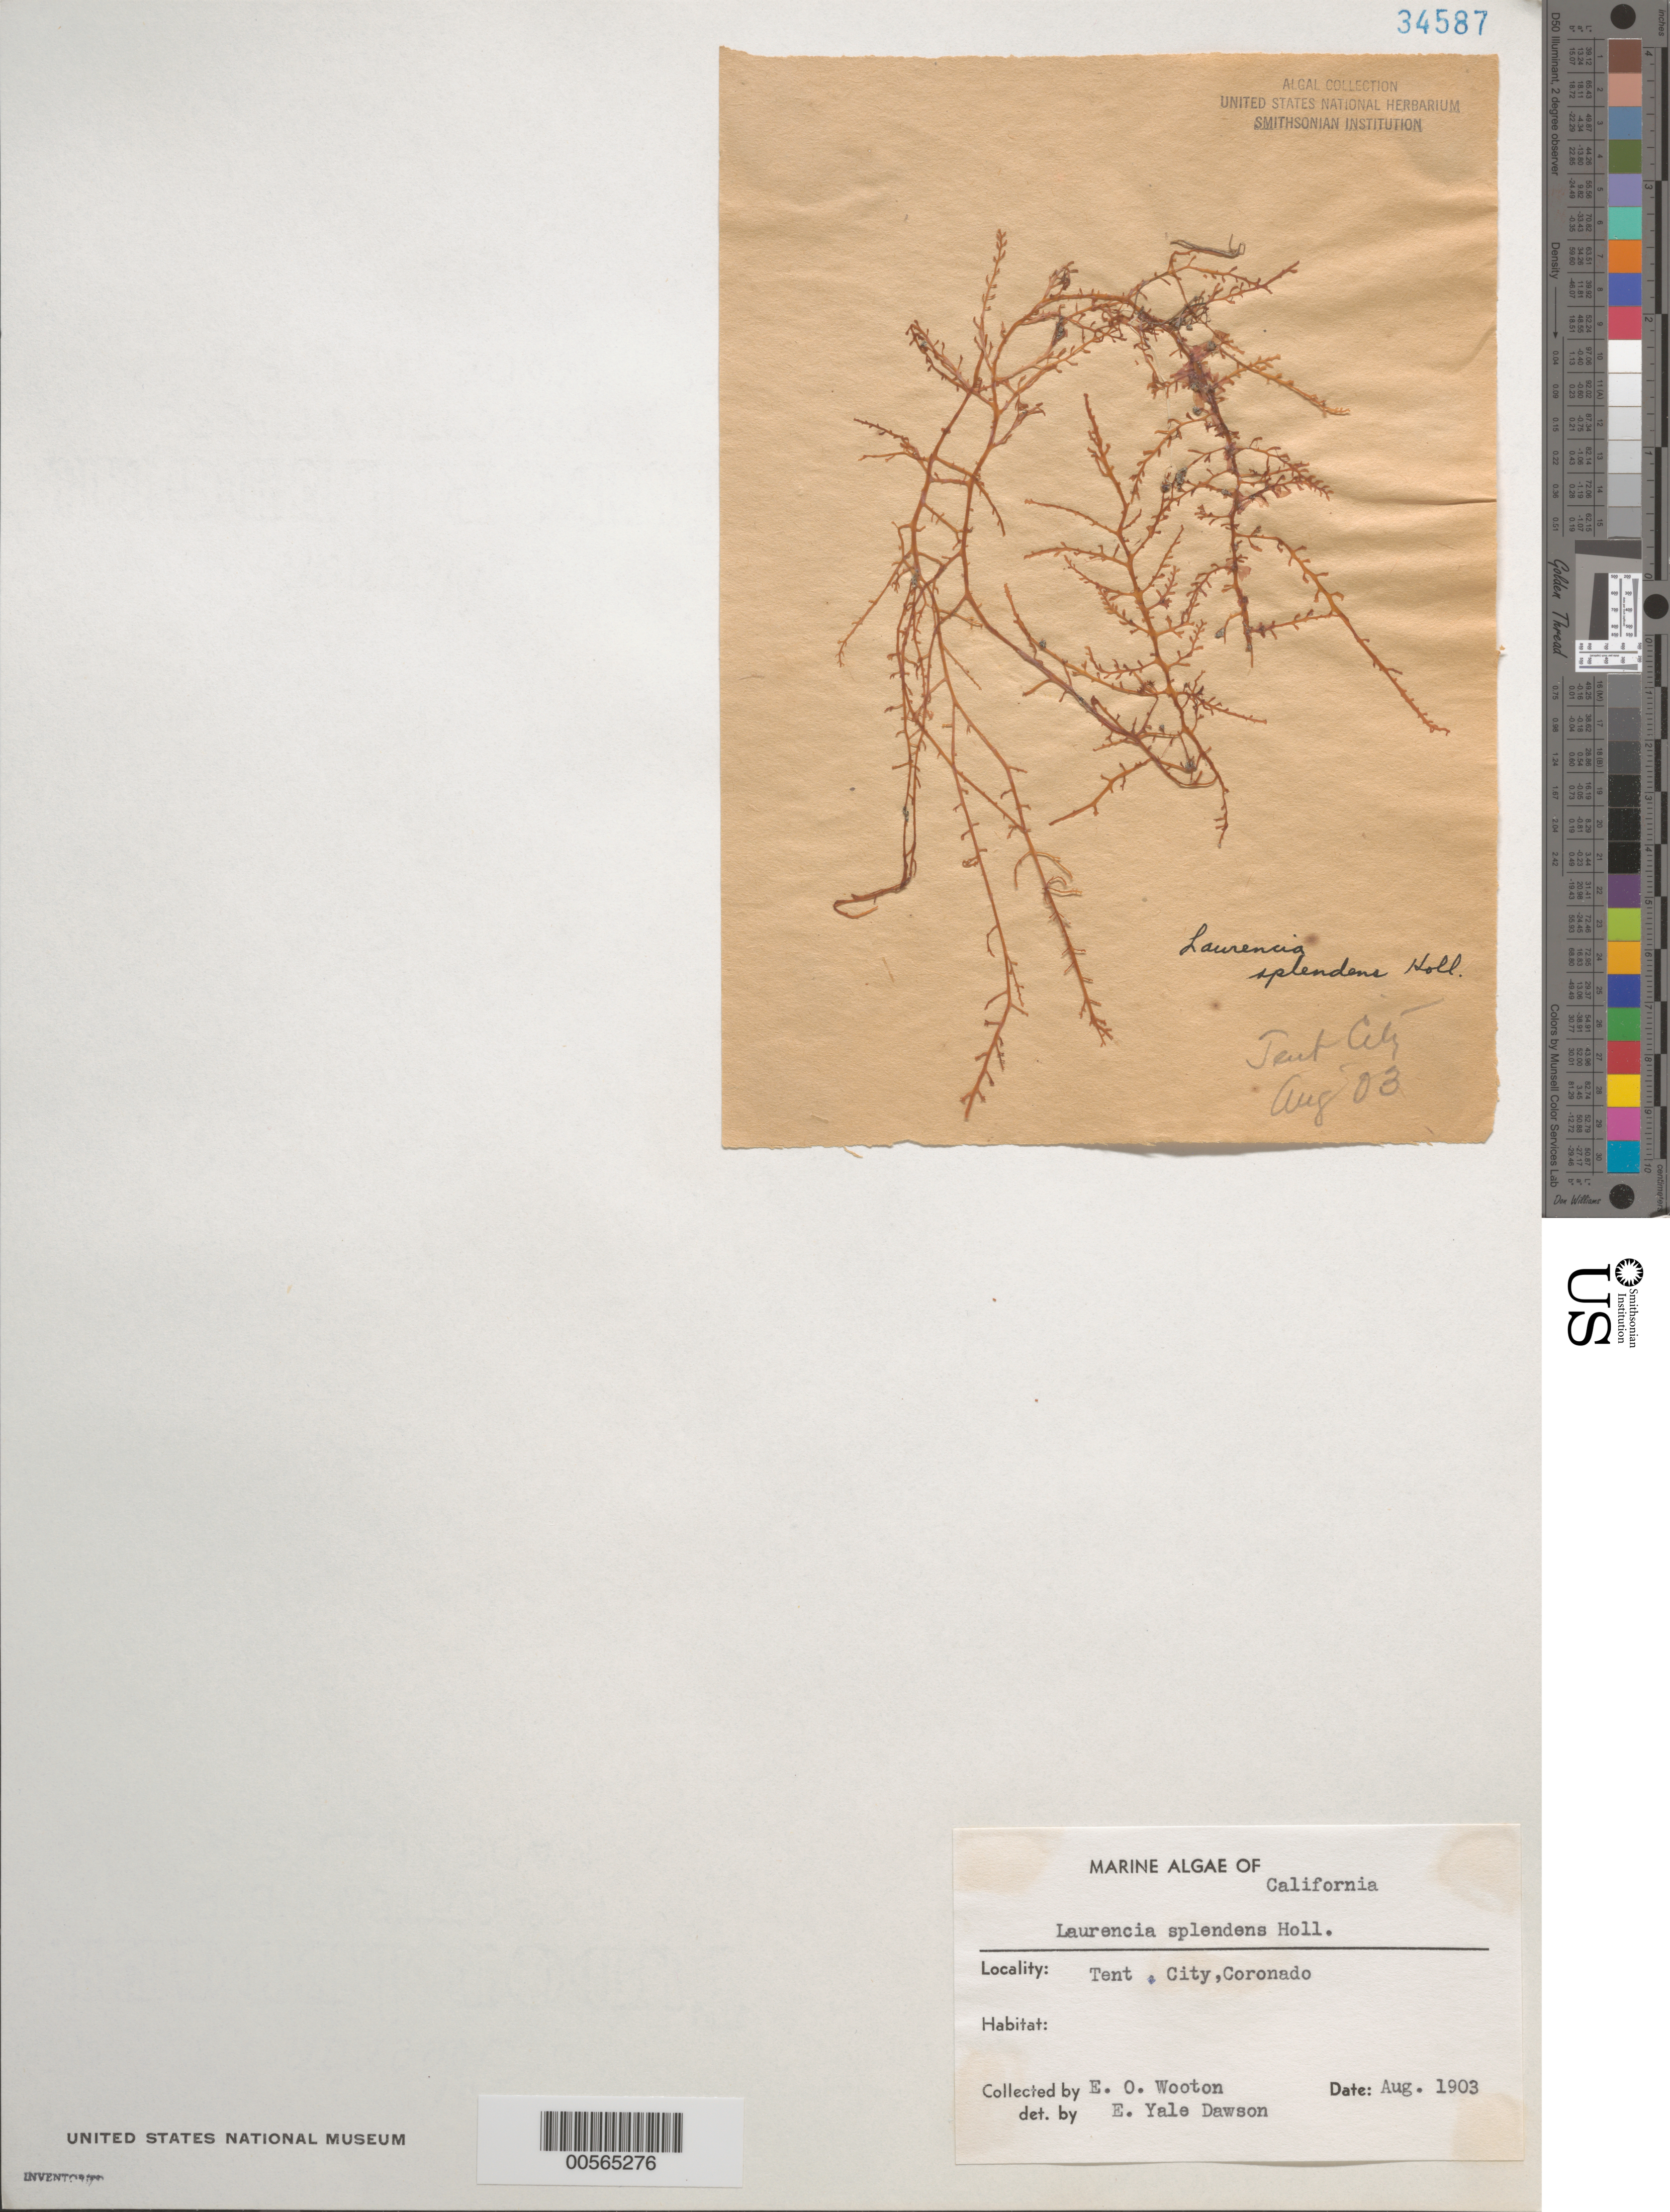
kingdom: Plantae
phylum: Rhodophyta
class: Florideophyceae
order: Ceramiales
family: Rhodomelaceae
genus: Osmundea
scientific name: Osmundea splendens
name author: (Hollenb.) K.W. Nam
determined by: Algae name updating Project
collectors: E. O. Wooton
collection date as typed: Aug 1903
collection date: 1903-08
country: United States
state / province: California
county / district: San Diego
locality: Tent City, Coronado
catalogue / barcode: US 34587